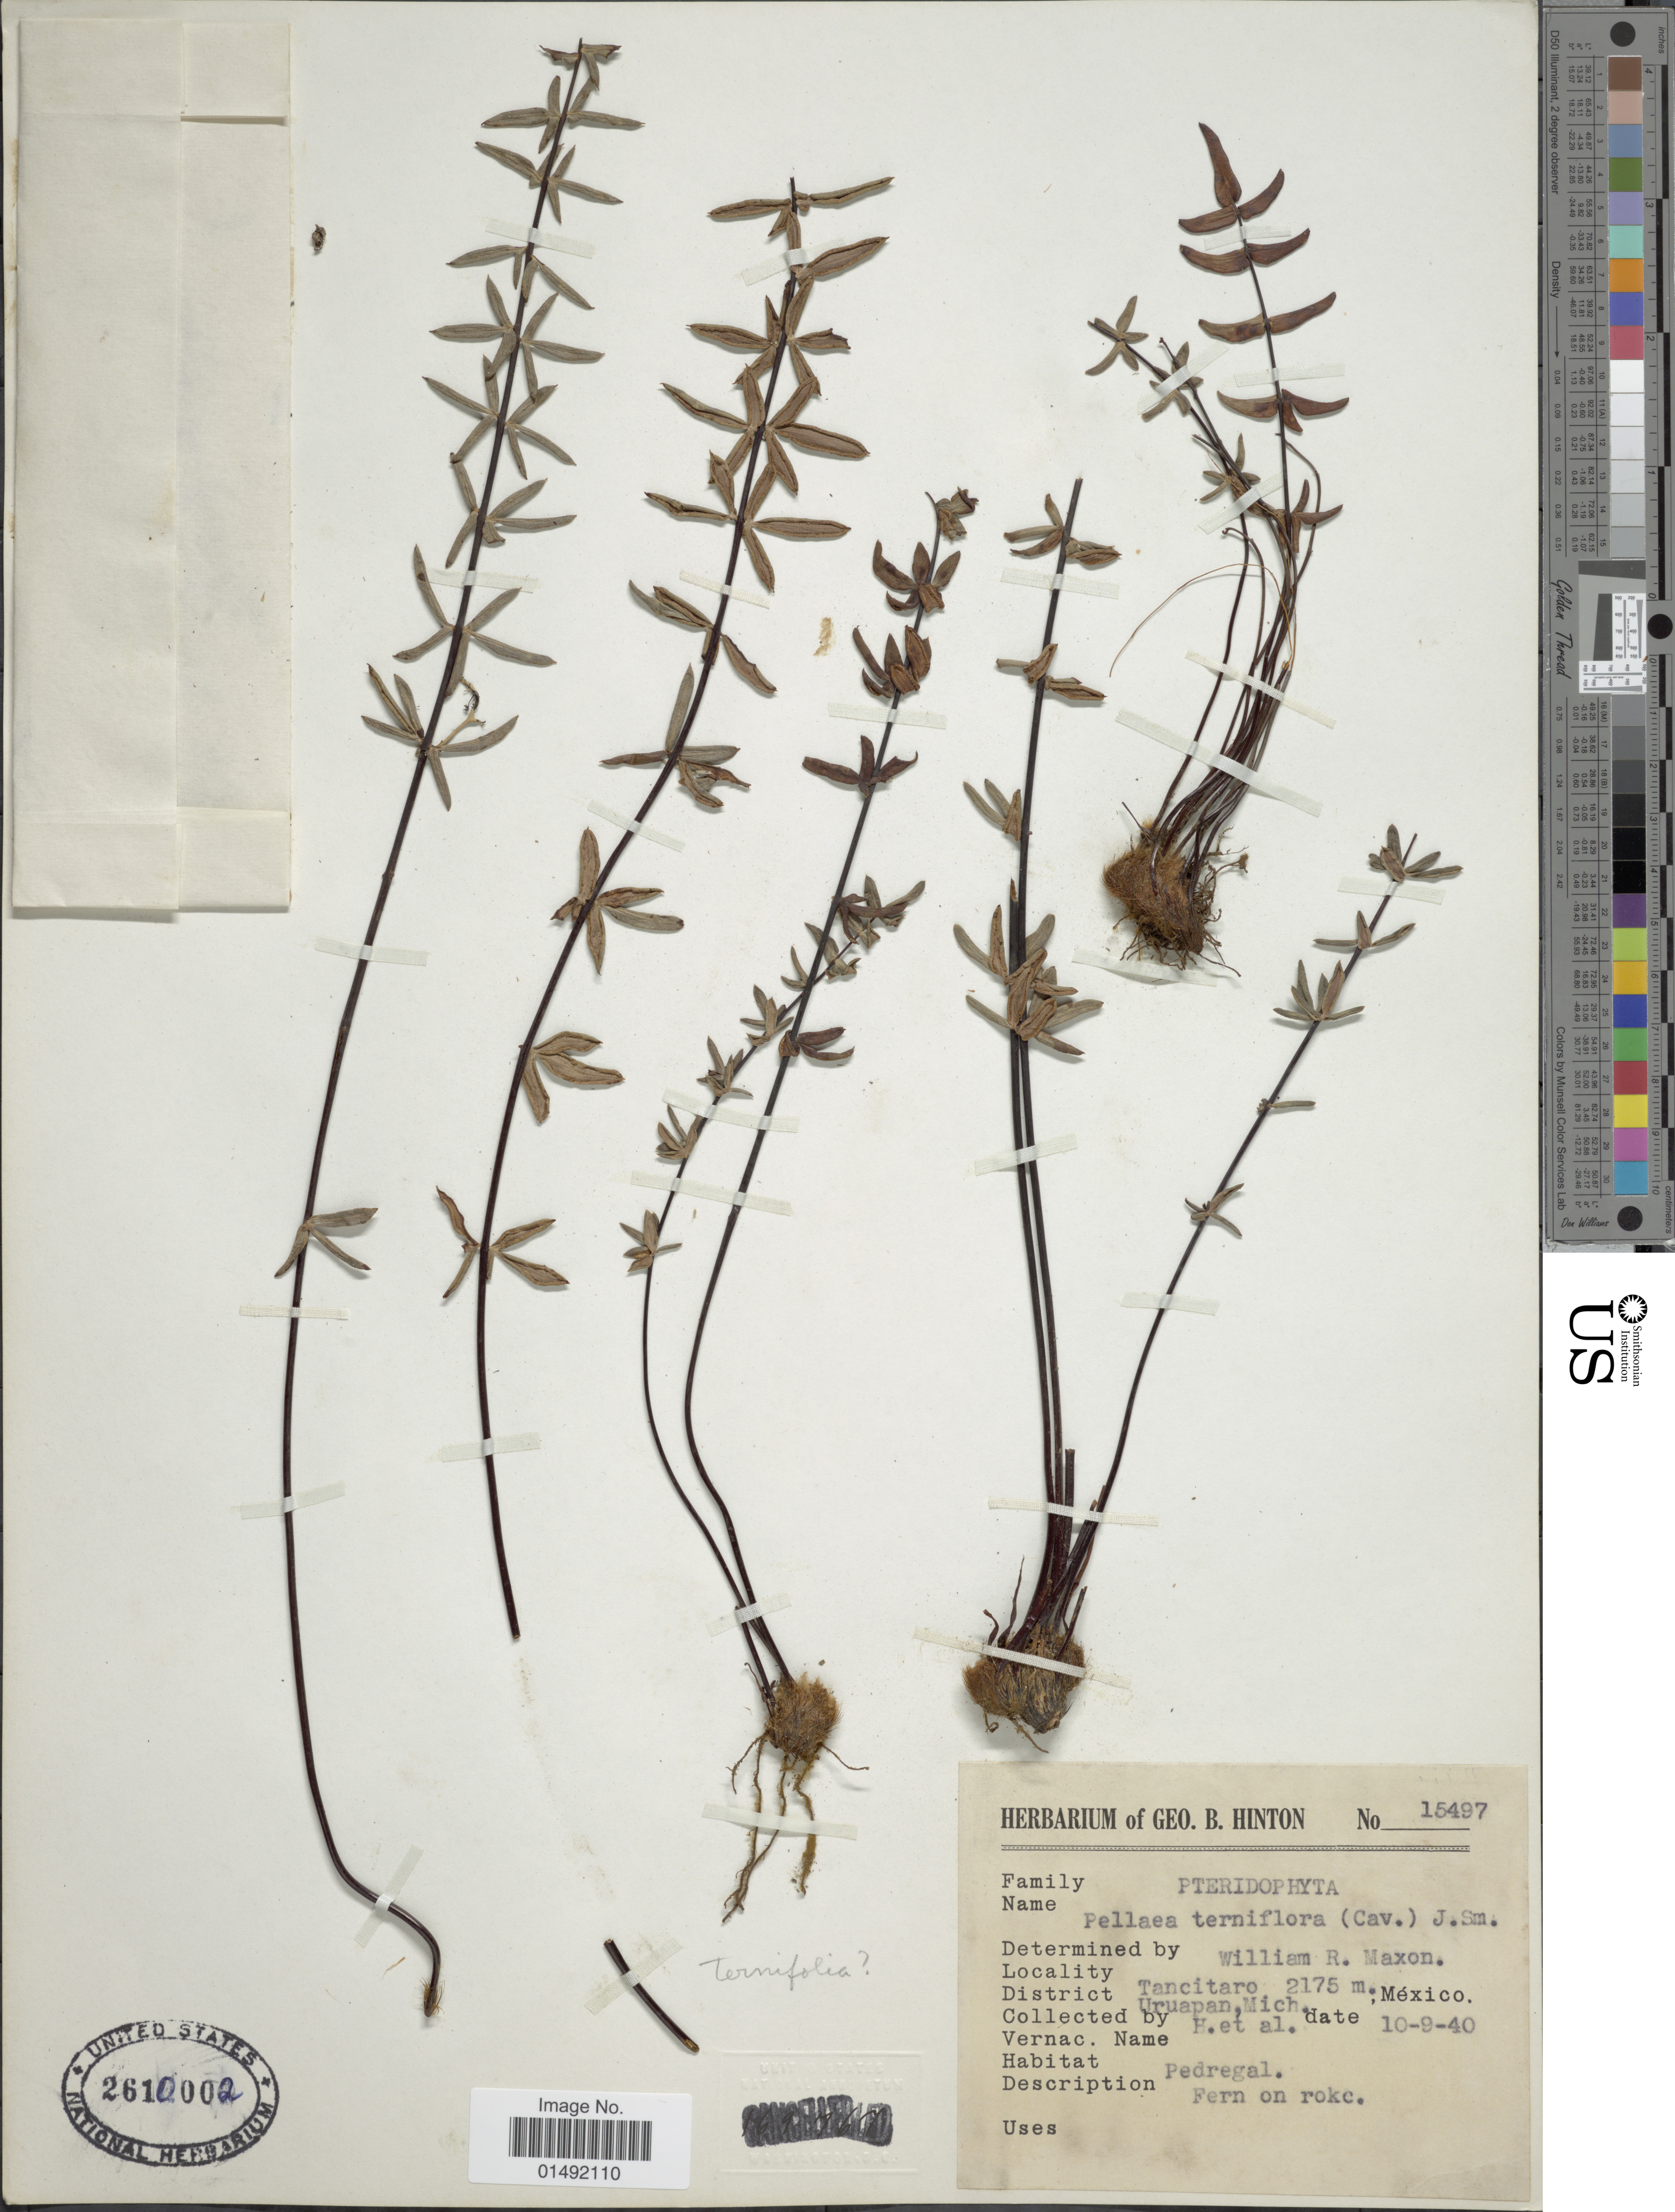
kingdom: Plantae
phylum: Tracheophyta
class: Polypodiopsida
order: Polypodiales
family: Pteridaceae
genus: Pellaea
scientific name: Pellaea ternifolia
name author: (Cav.) Link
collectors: G. B. Hinton & et al.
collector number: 15497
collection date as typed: Transcribed d/m/y: 9/10/40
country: Mexico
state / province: Michoacán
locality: Tancitaro, District Uruapan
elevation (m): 2175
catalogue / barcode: US 2610002